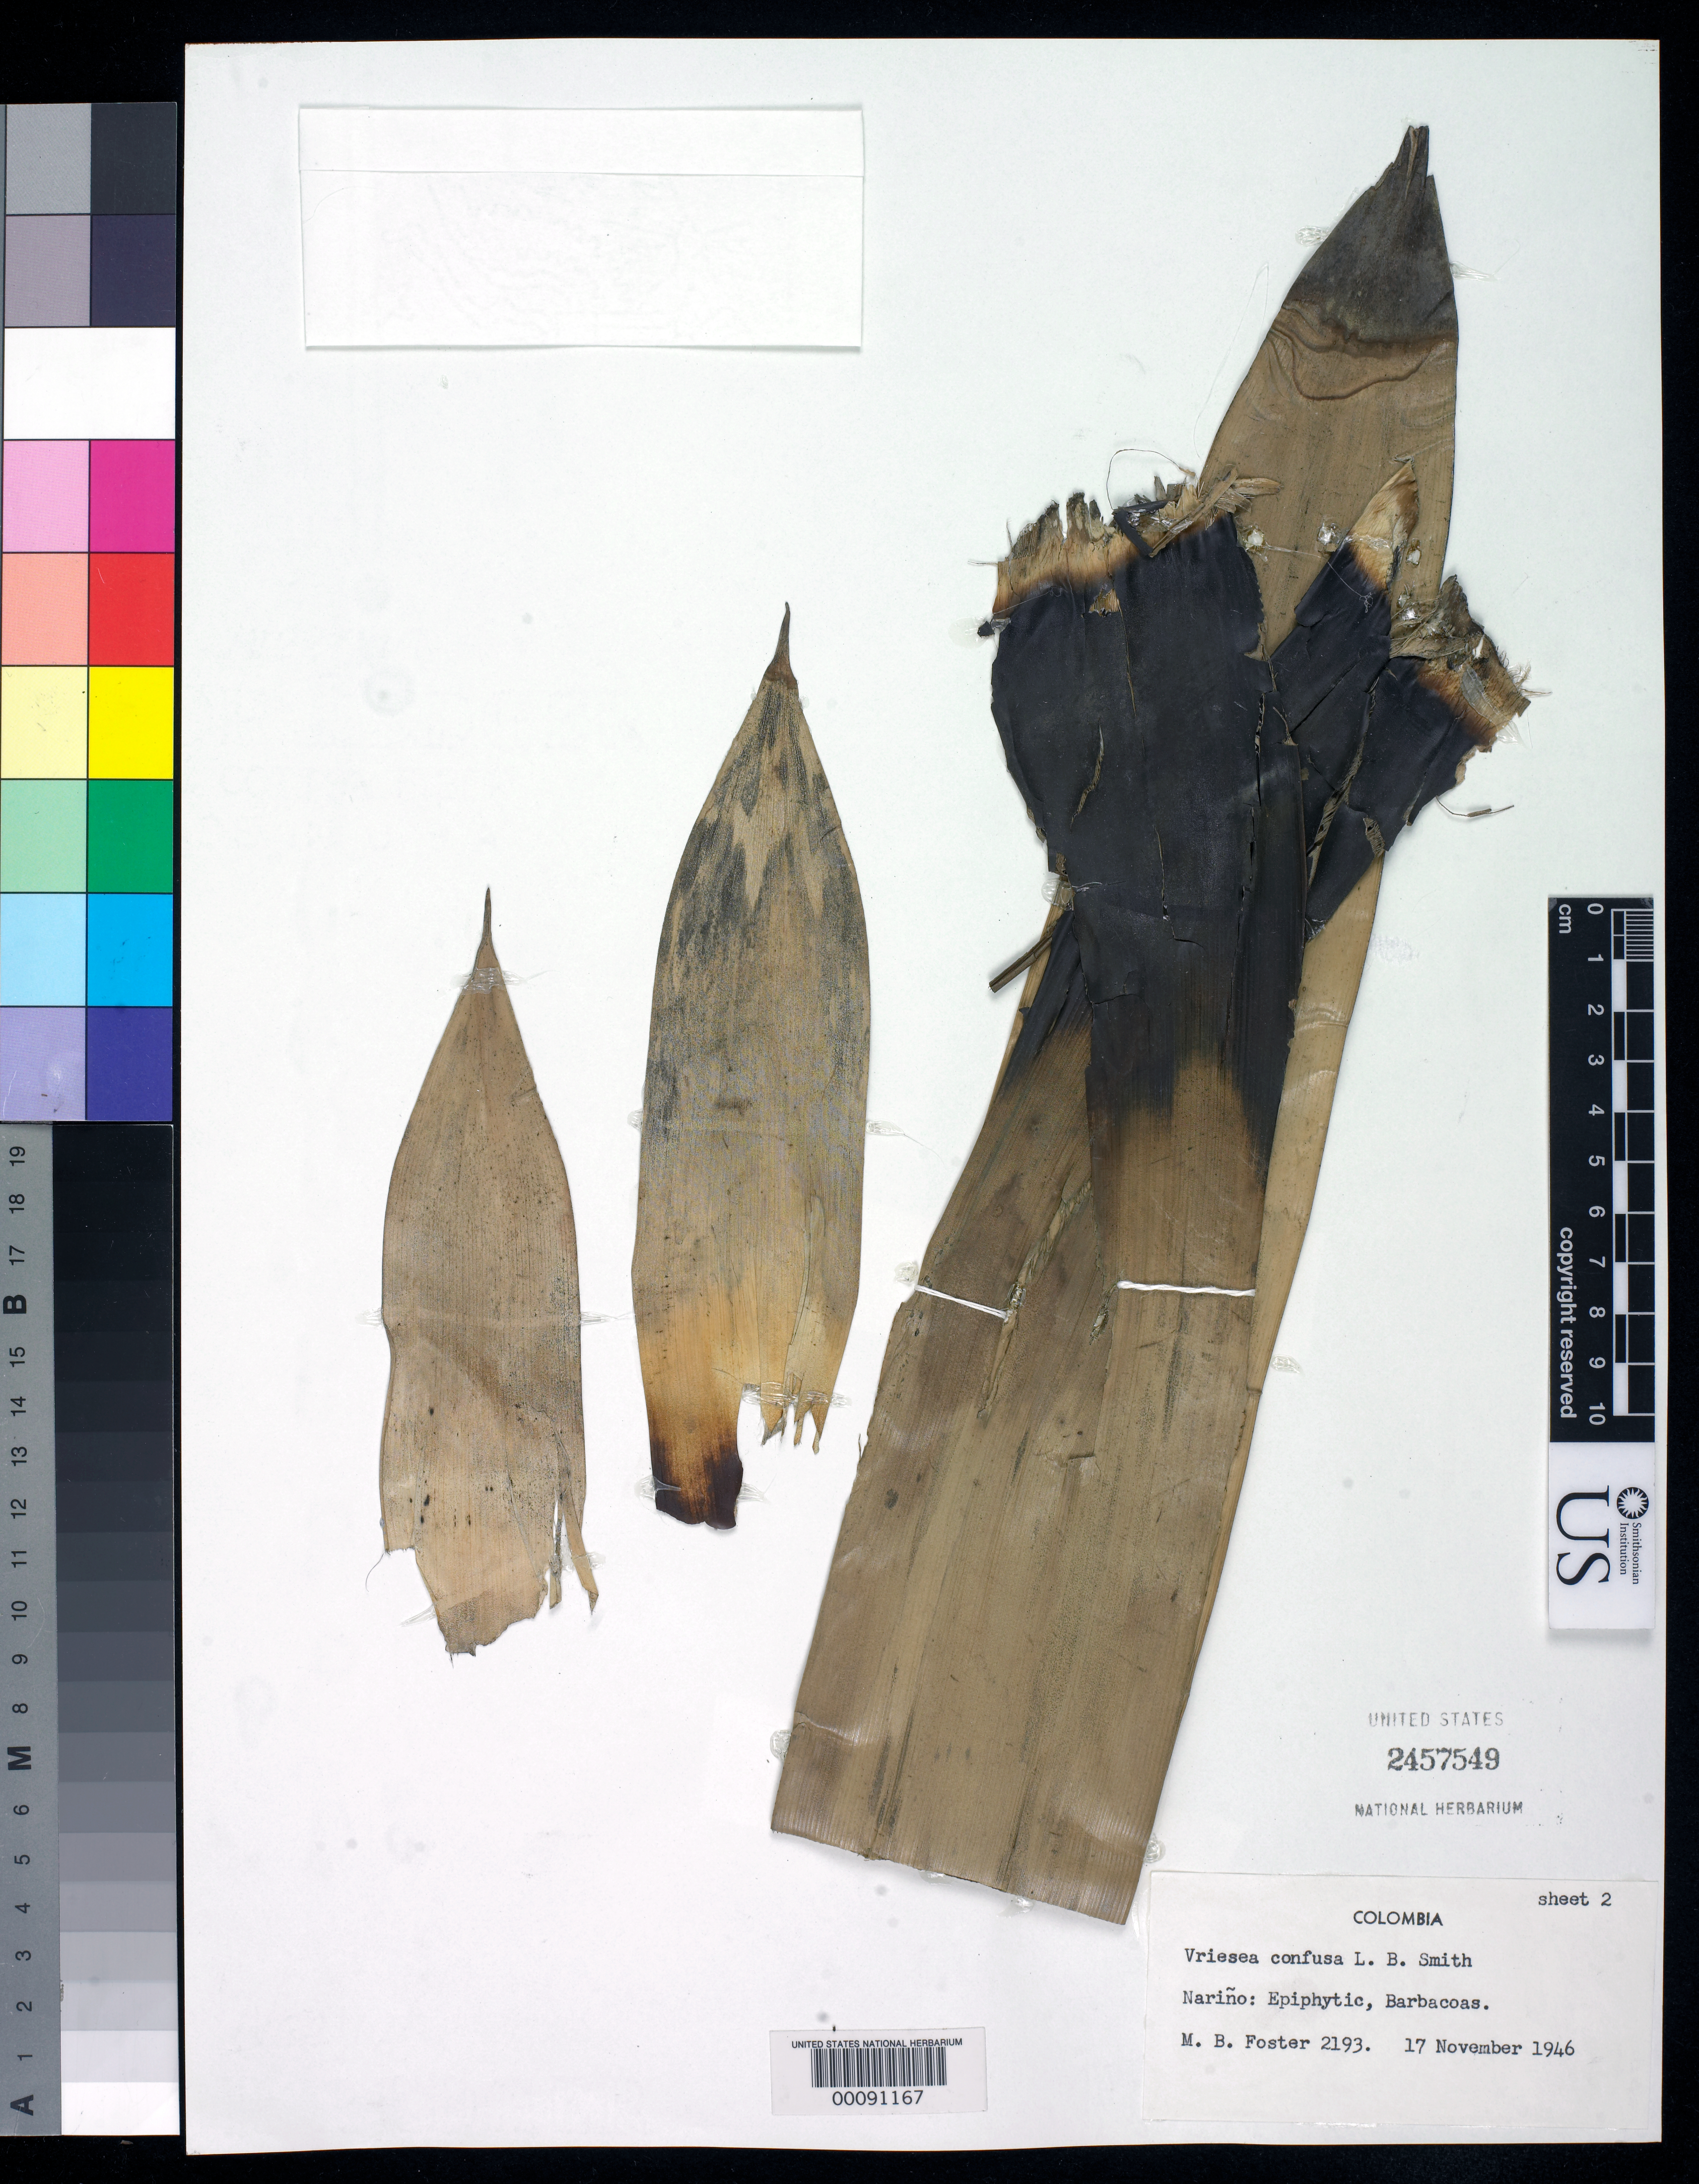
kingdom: Plantae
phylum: Tracheophyta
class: Liliopsida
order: Poales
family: Bromeliaceae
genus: Vriesea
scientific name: Vriesea confusa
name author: L.B. Sm.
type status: Holotype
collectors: M. B. Foster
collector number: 2193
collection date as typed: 17 Nov 1946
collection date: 1946-11-17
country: Colombia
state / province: Nariño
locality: Barbacoas.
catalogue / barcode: US 2457549